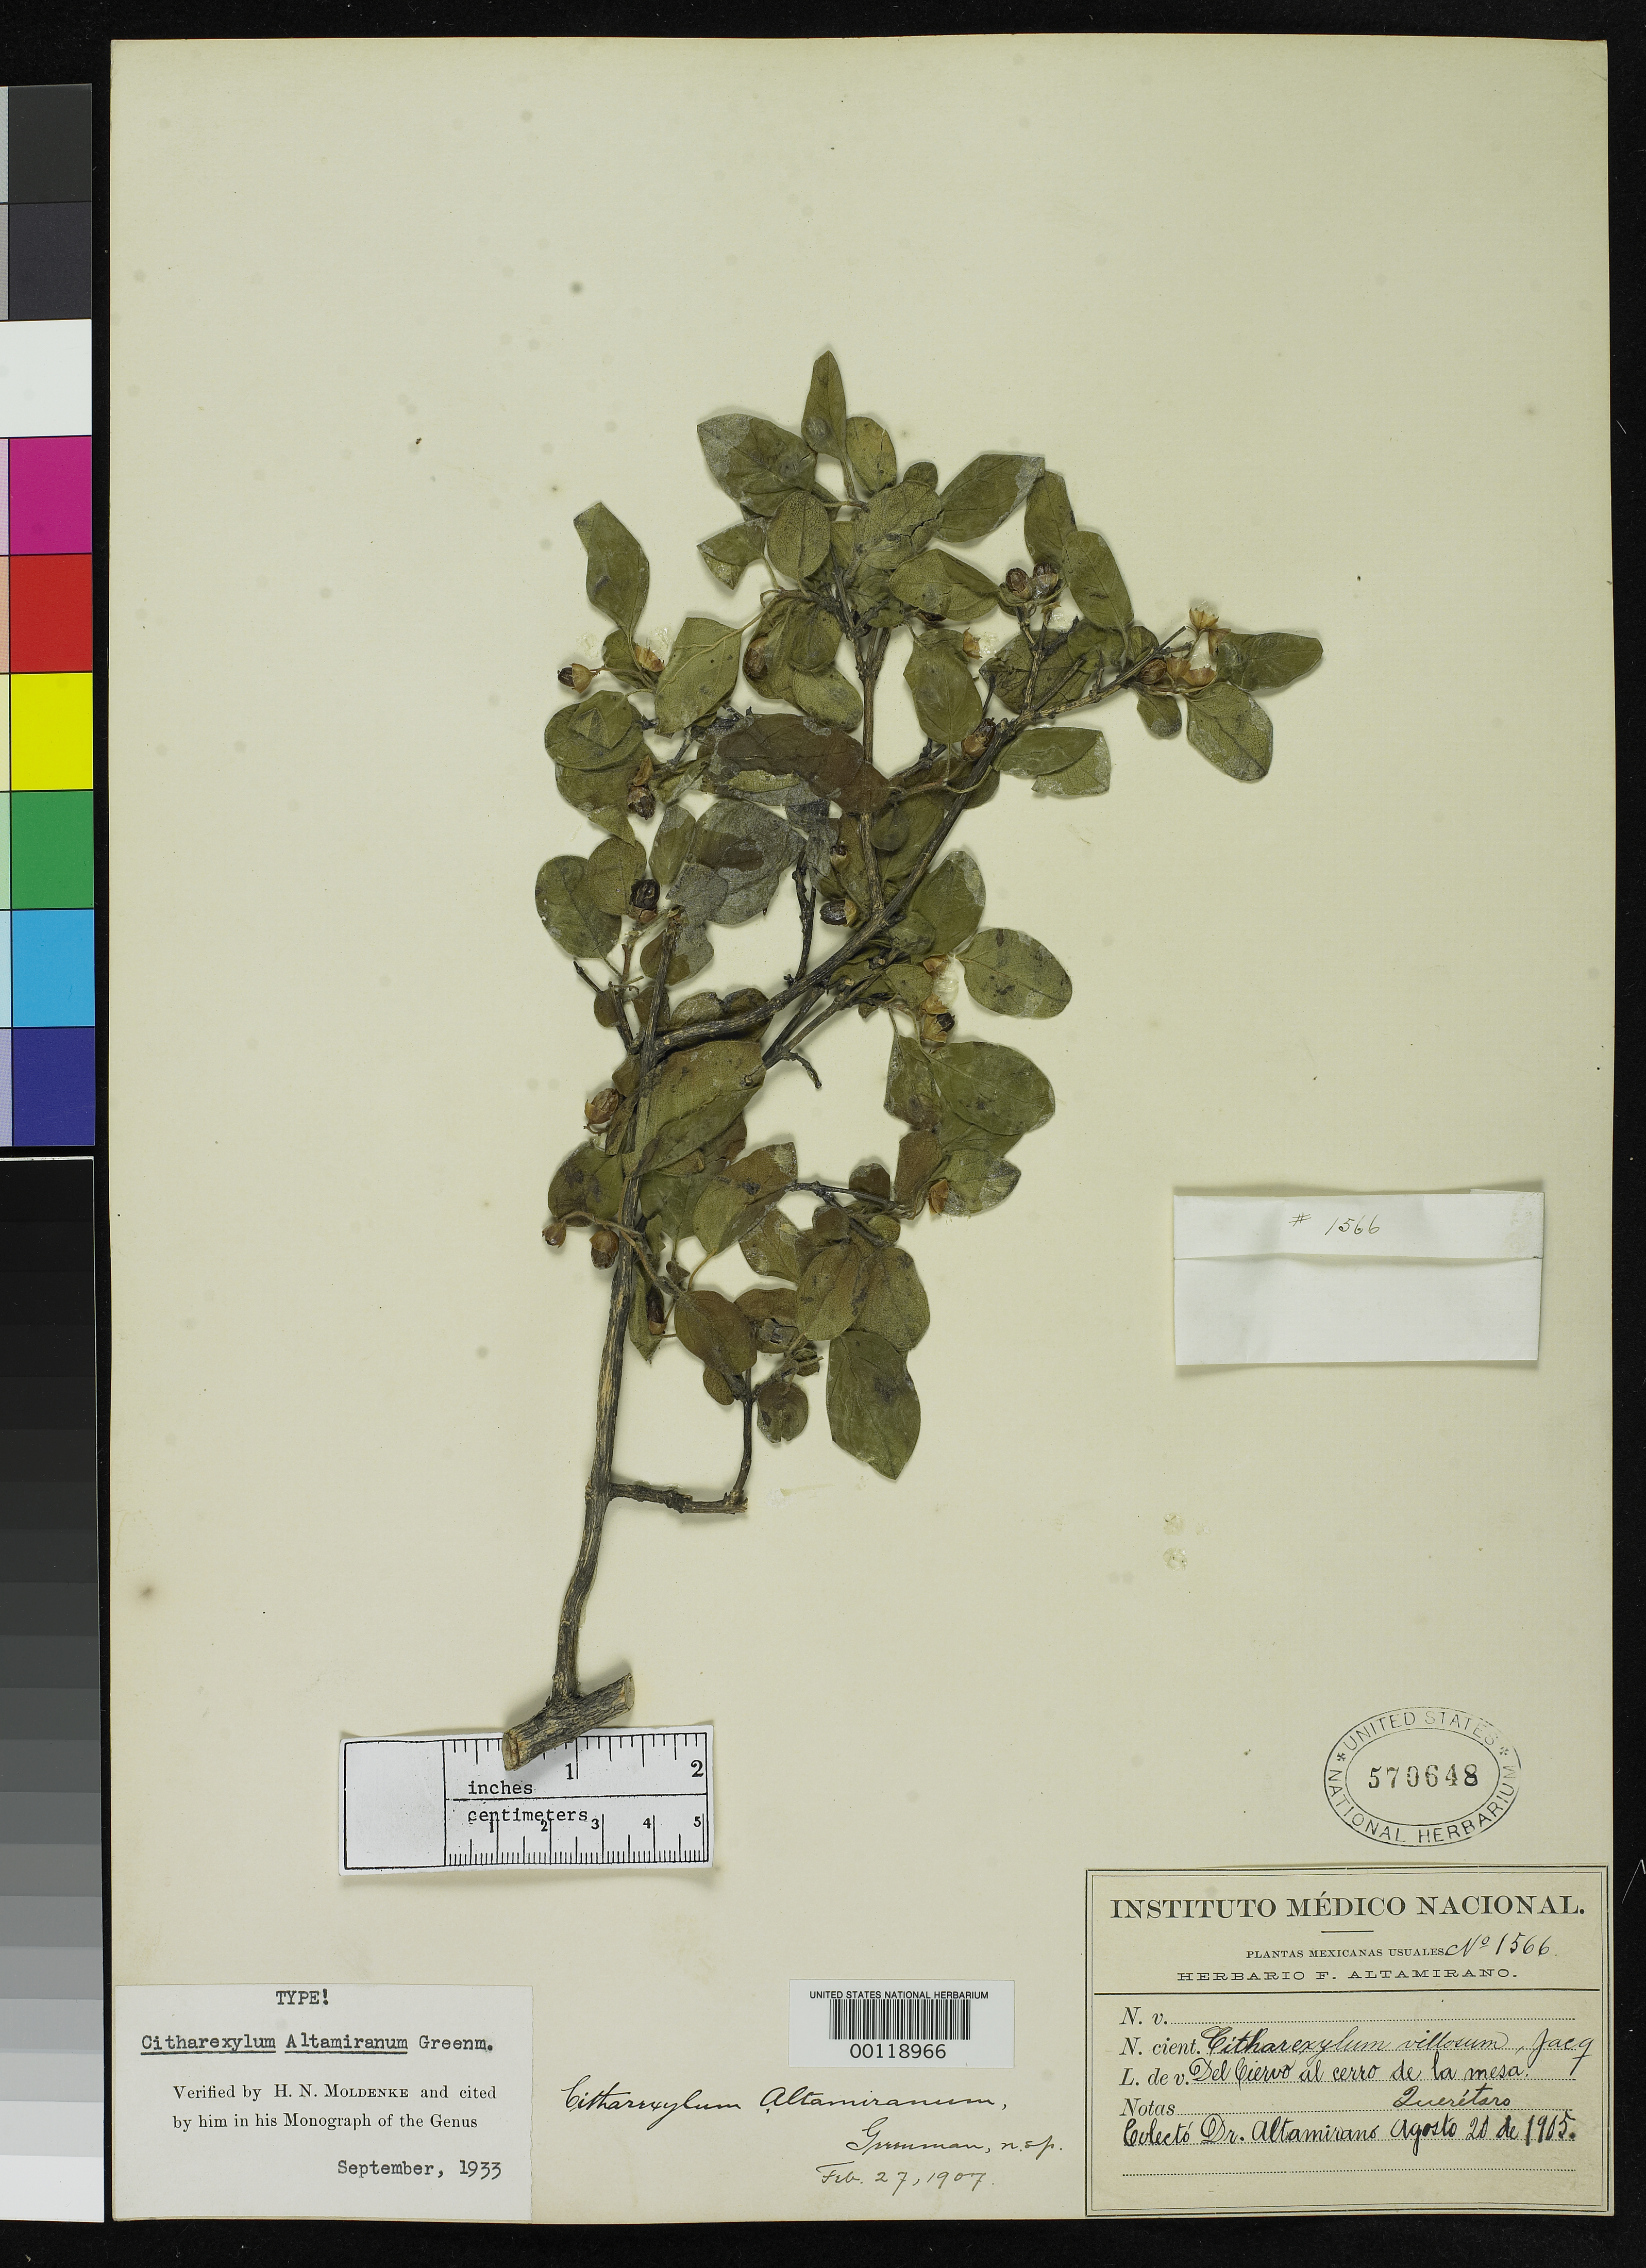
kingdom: Plantae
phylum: Tracheophyta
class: Magnoliopsida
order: Lamiales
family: Verbenaceae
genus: Citharexylum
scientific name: Citharexylum altamiranum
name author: Greenm.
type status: Syntype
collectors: H. Altamirano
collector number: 1566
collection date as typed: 20 Aug 1905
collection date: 1905-08-20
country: Mexico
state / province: Querétaro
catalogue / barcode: US 570648